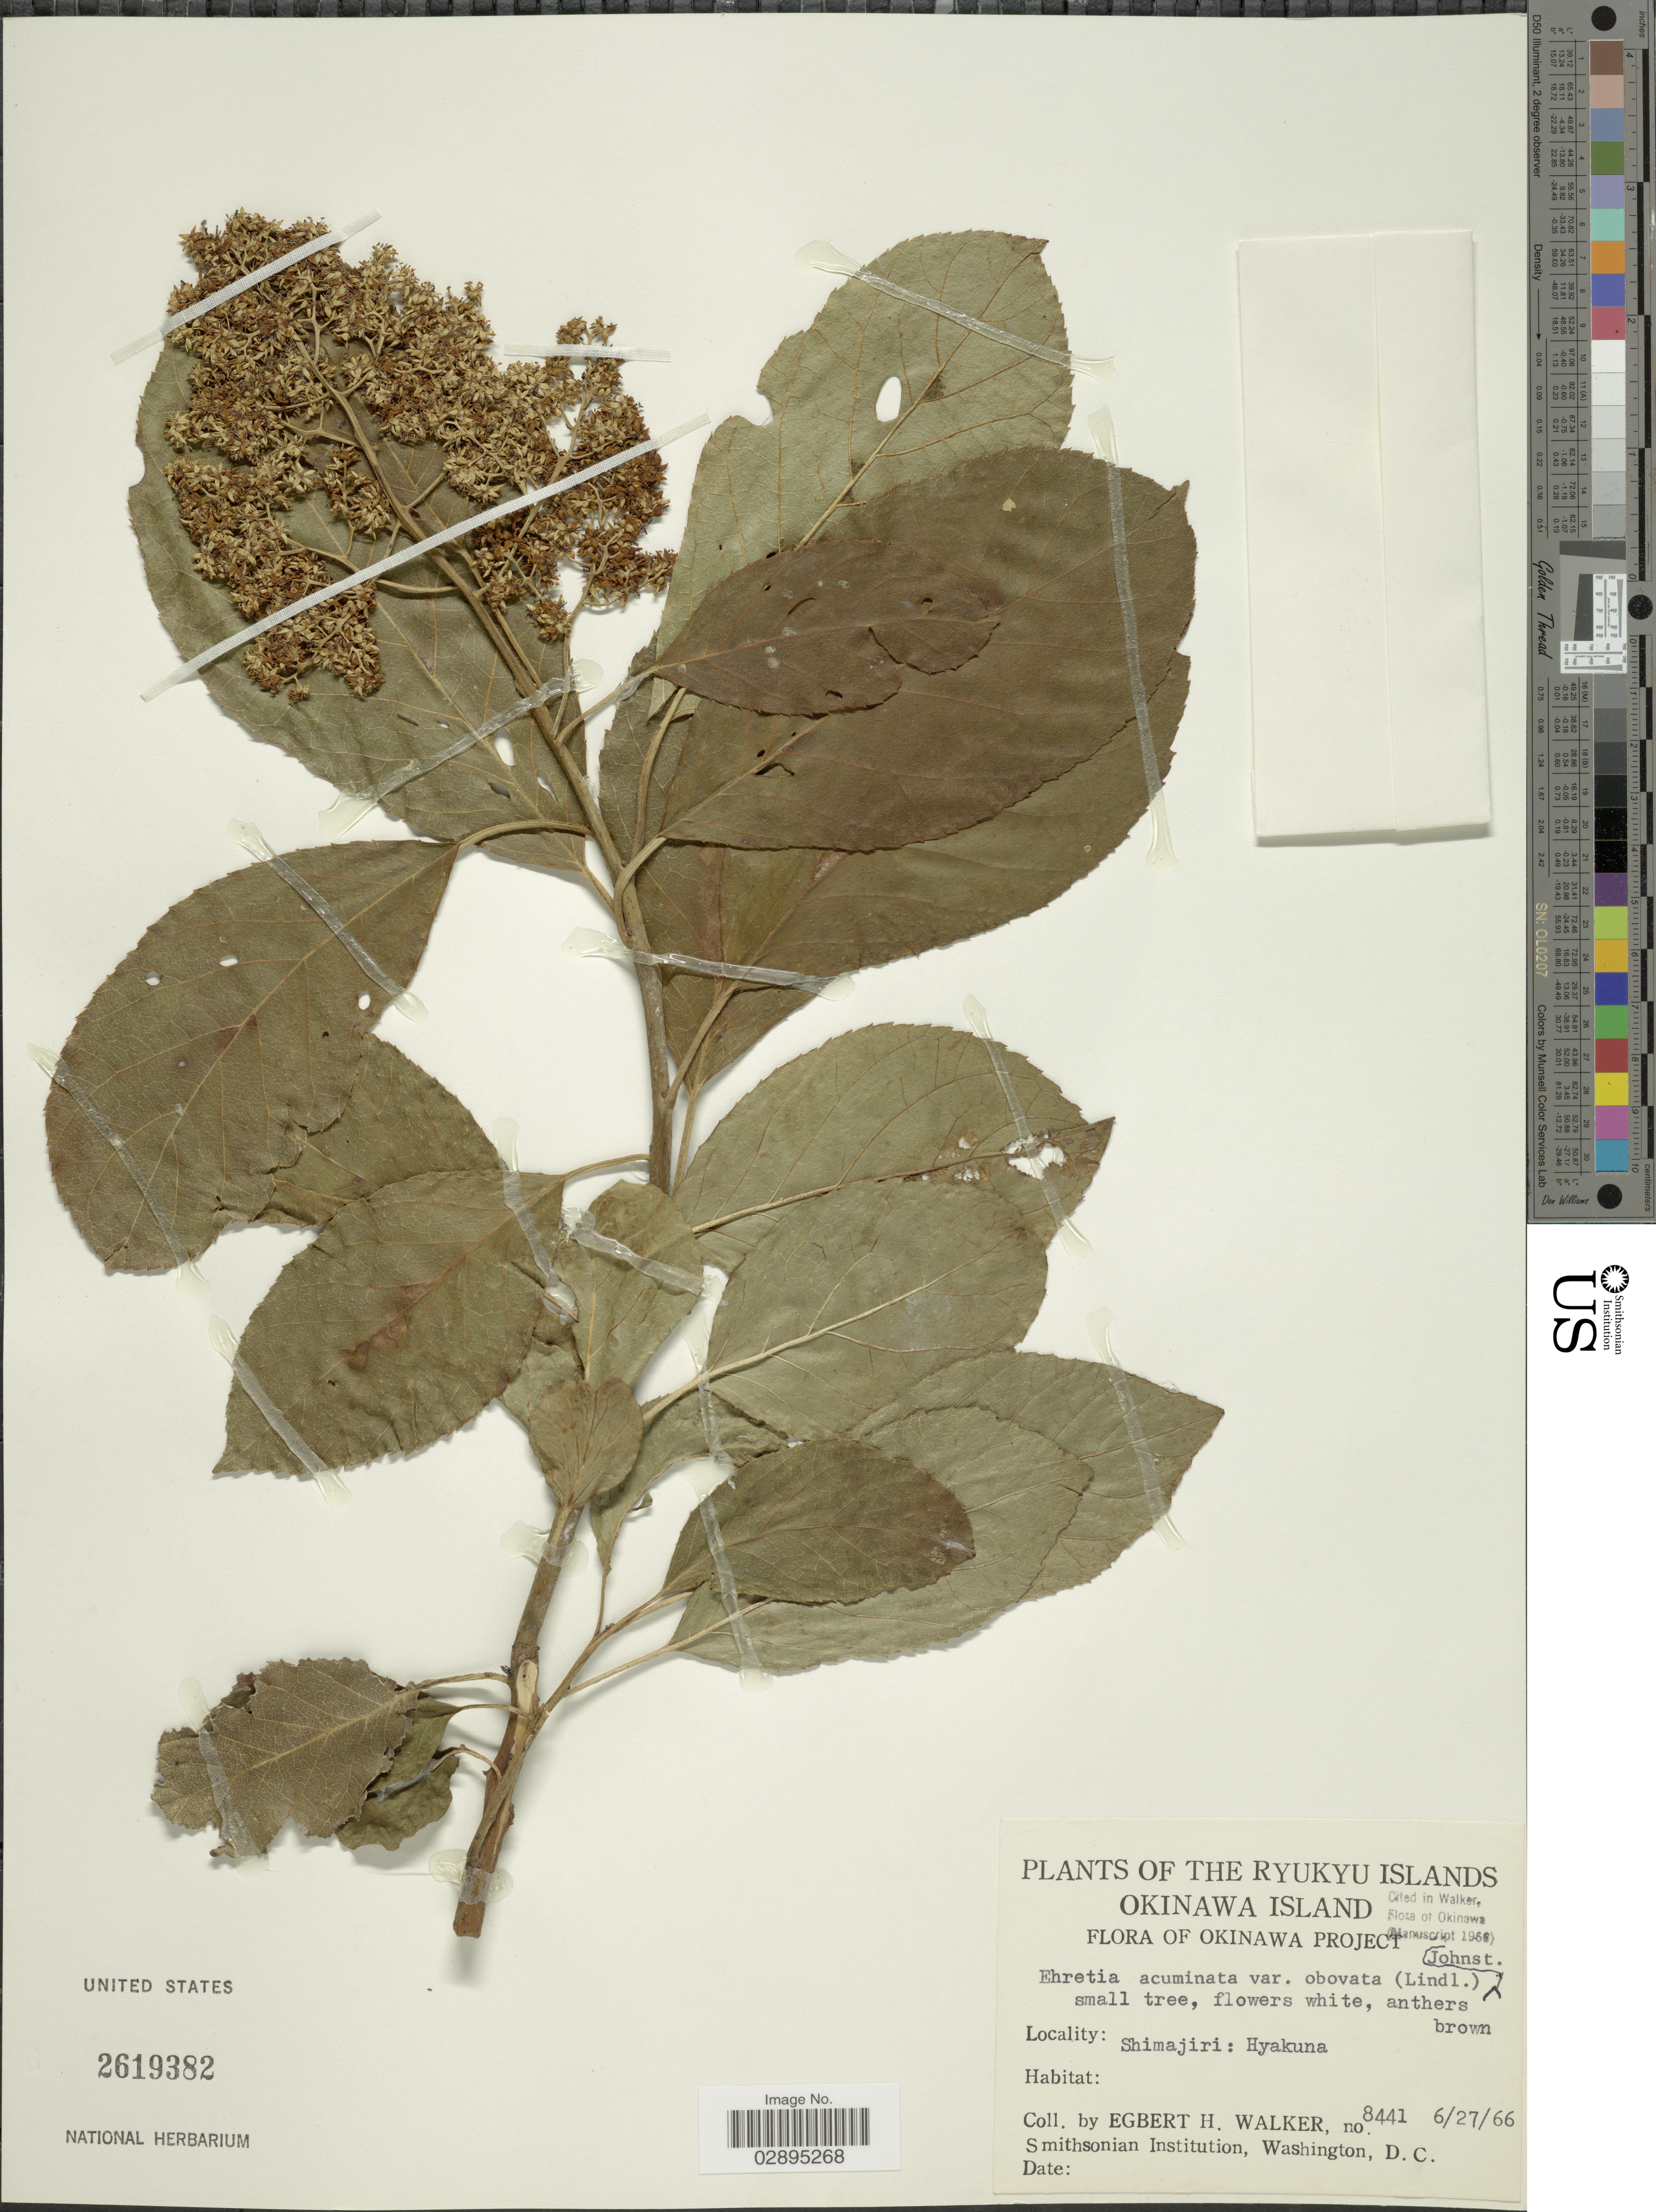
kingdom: Plantae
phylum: Tracheophyta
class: Magnoliopsida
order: Boraginales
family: Ehretiaceae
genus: Ehretia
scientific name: Ehretia acuminata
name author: R. Br.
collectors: E. H. Walker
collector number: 8441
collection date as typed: Transcribed d/m/y: 27/6/66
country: Japan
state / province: Okinawa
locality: Ryukyu Islands. Okinawa Project. Shimajiri: Hyakuna.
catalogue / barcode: US 2619382